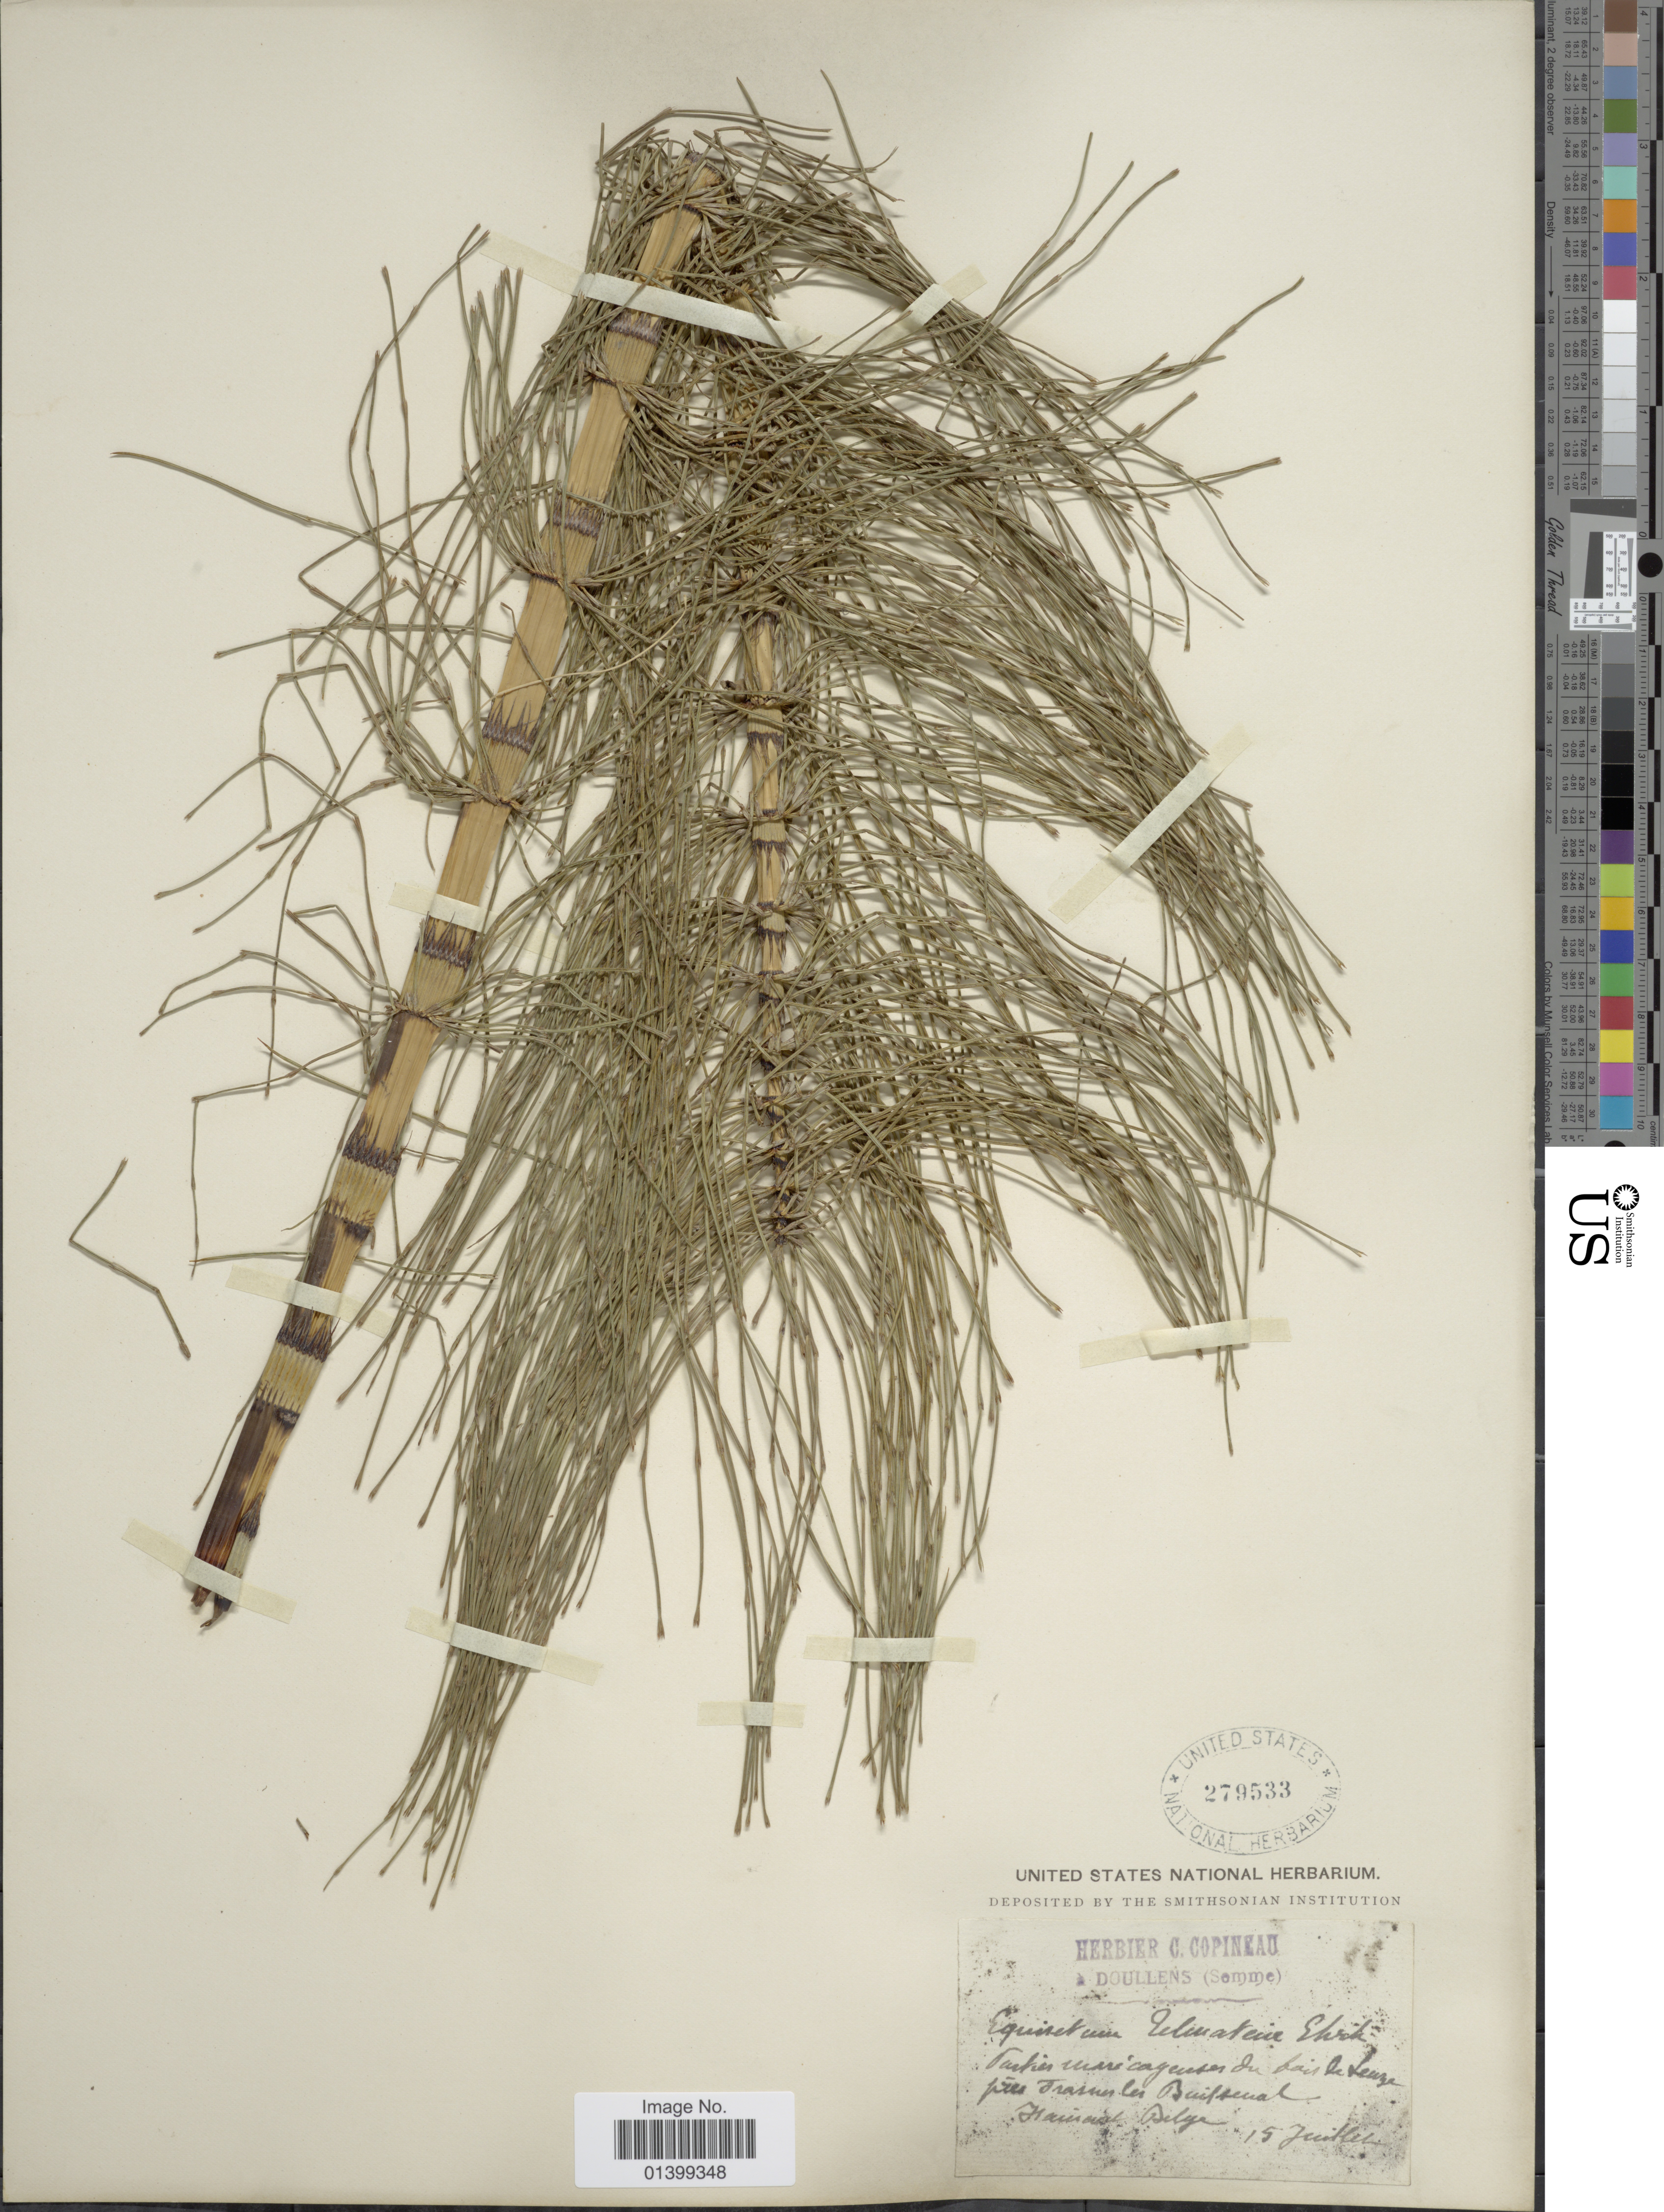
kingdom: Plantae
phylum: Tracheophyta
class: Polypodiopsida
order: Equisetales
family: Equisetaceae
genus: Equisetum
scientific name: Equisetum telmateia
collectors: ex herb. C. Copineau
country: Belgium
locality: Parties marécageuses du bois de Leuze près Frasnes les Buissenal, Hainaut, Belge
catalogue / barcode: US 279533